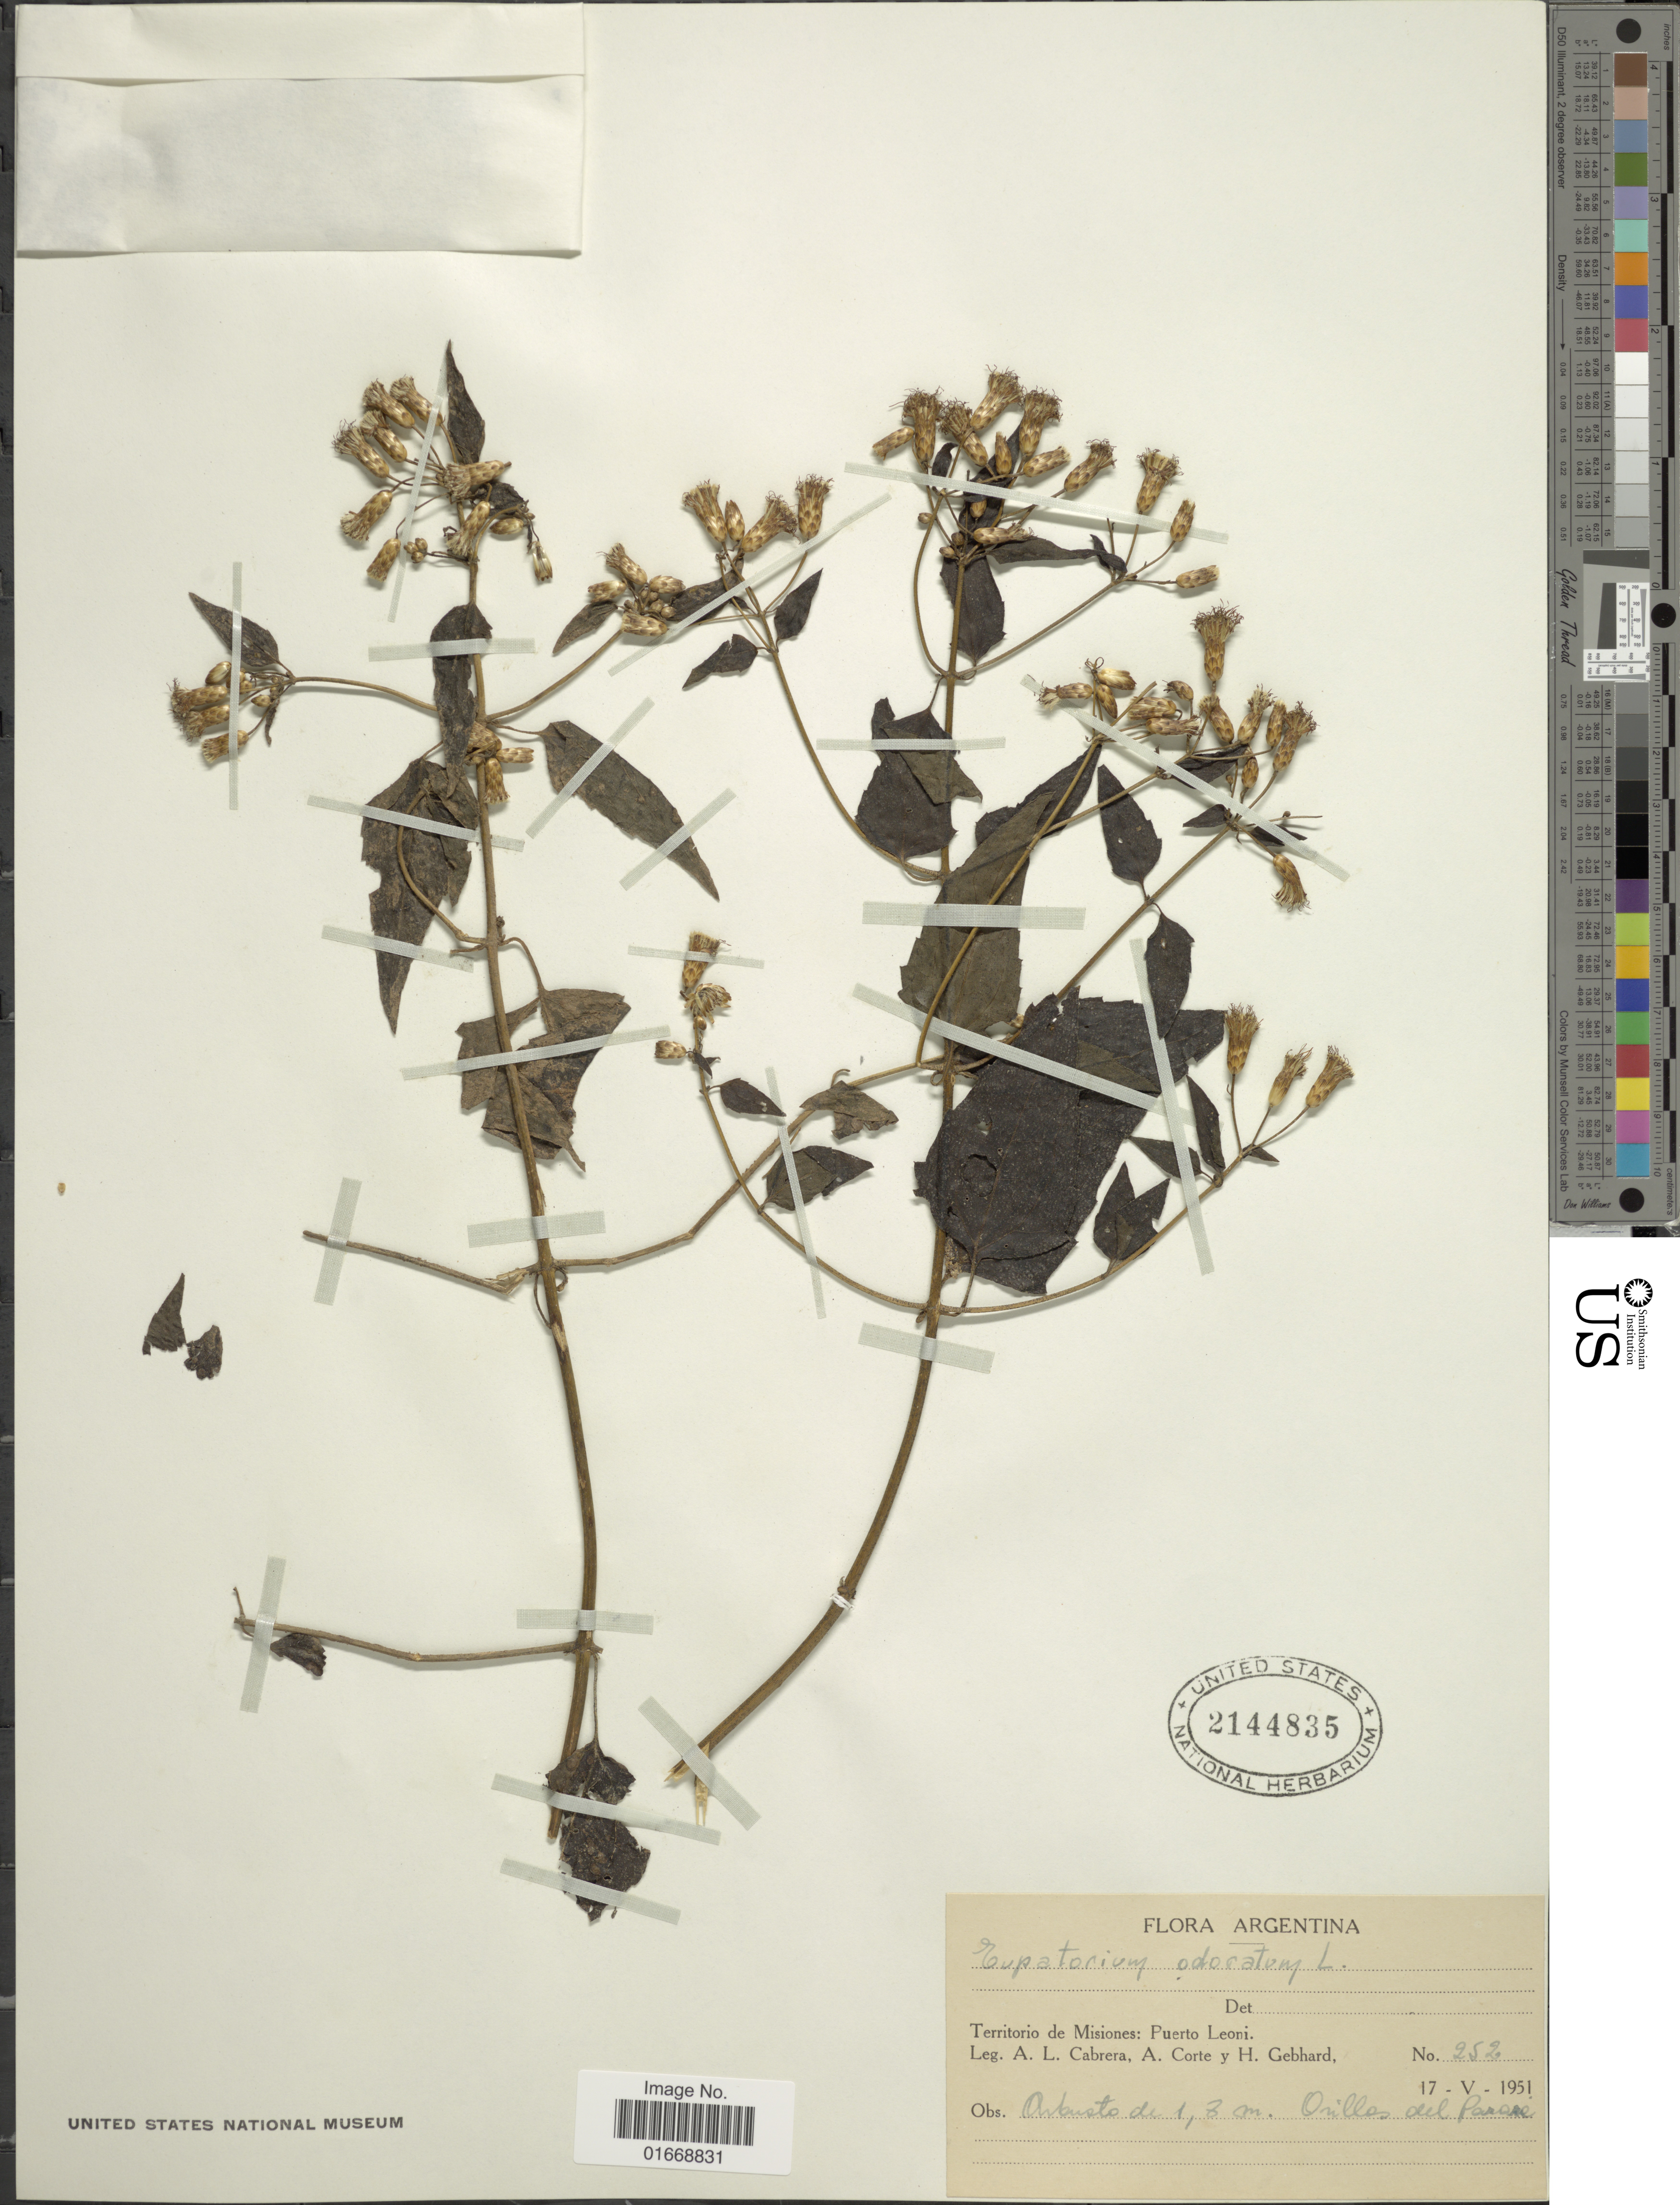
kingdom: Plantae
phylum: Tracheophyta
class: Magnoliopsida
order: Asterales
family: Asteraceae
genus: Chromolaena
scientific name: Chromolaena odorata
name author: (L.) R.M. King & H. Rob.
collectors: A. L. Cabrera, A. Corte & H. Gebhard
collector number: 252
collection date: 1951-05-17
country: Argentina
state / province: Misiones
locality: Puerto Leoni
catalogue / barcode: US 2144835